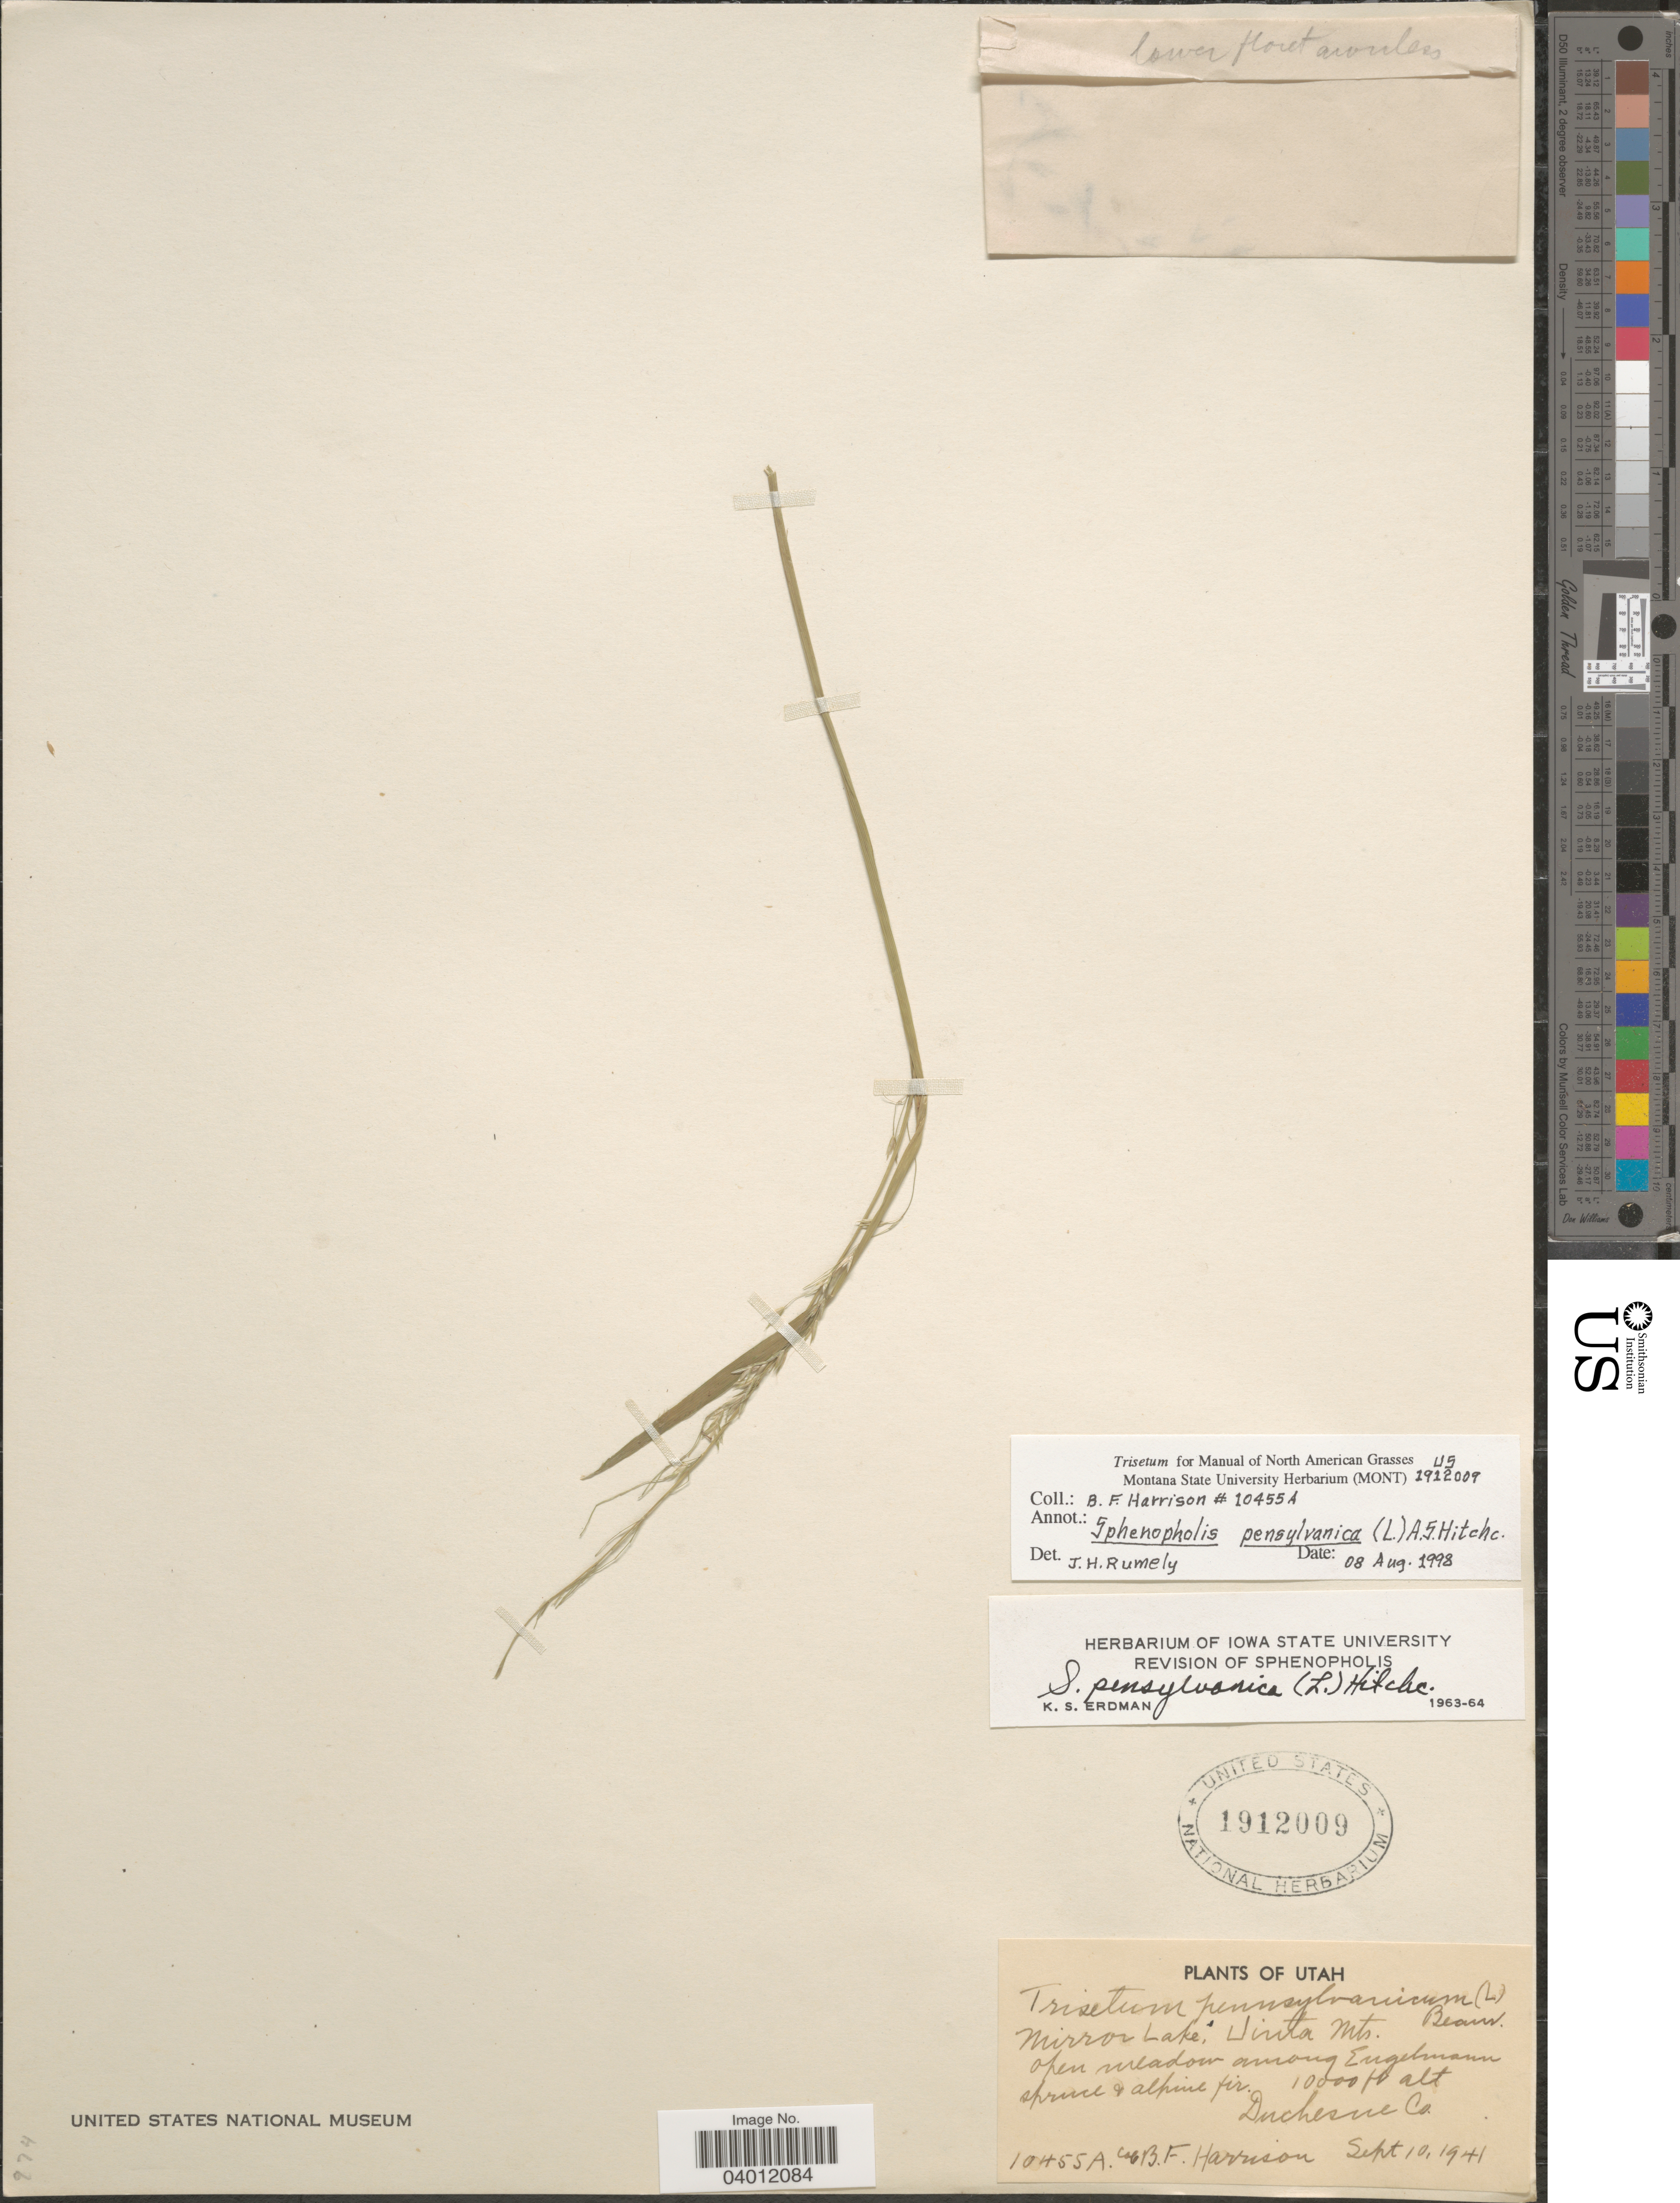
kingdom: Plantae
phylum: Tracheophyta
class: Liliopsida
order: Poales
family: Poaceae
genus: Sphenopholis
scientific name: Sphenopholis pensylvanica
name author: (L.) Hitchc.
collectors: B. F. Harrison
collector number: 10455A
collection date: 1941-09-10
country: United States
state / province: Utah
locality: Mirror Lake, Uinta Mts. Open meadow among Engelmann spruce & alpine fir. Duchesne Co.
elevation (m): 3048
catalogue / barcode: US 1912009